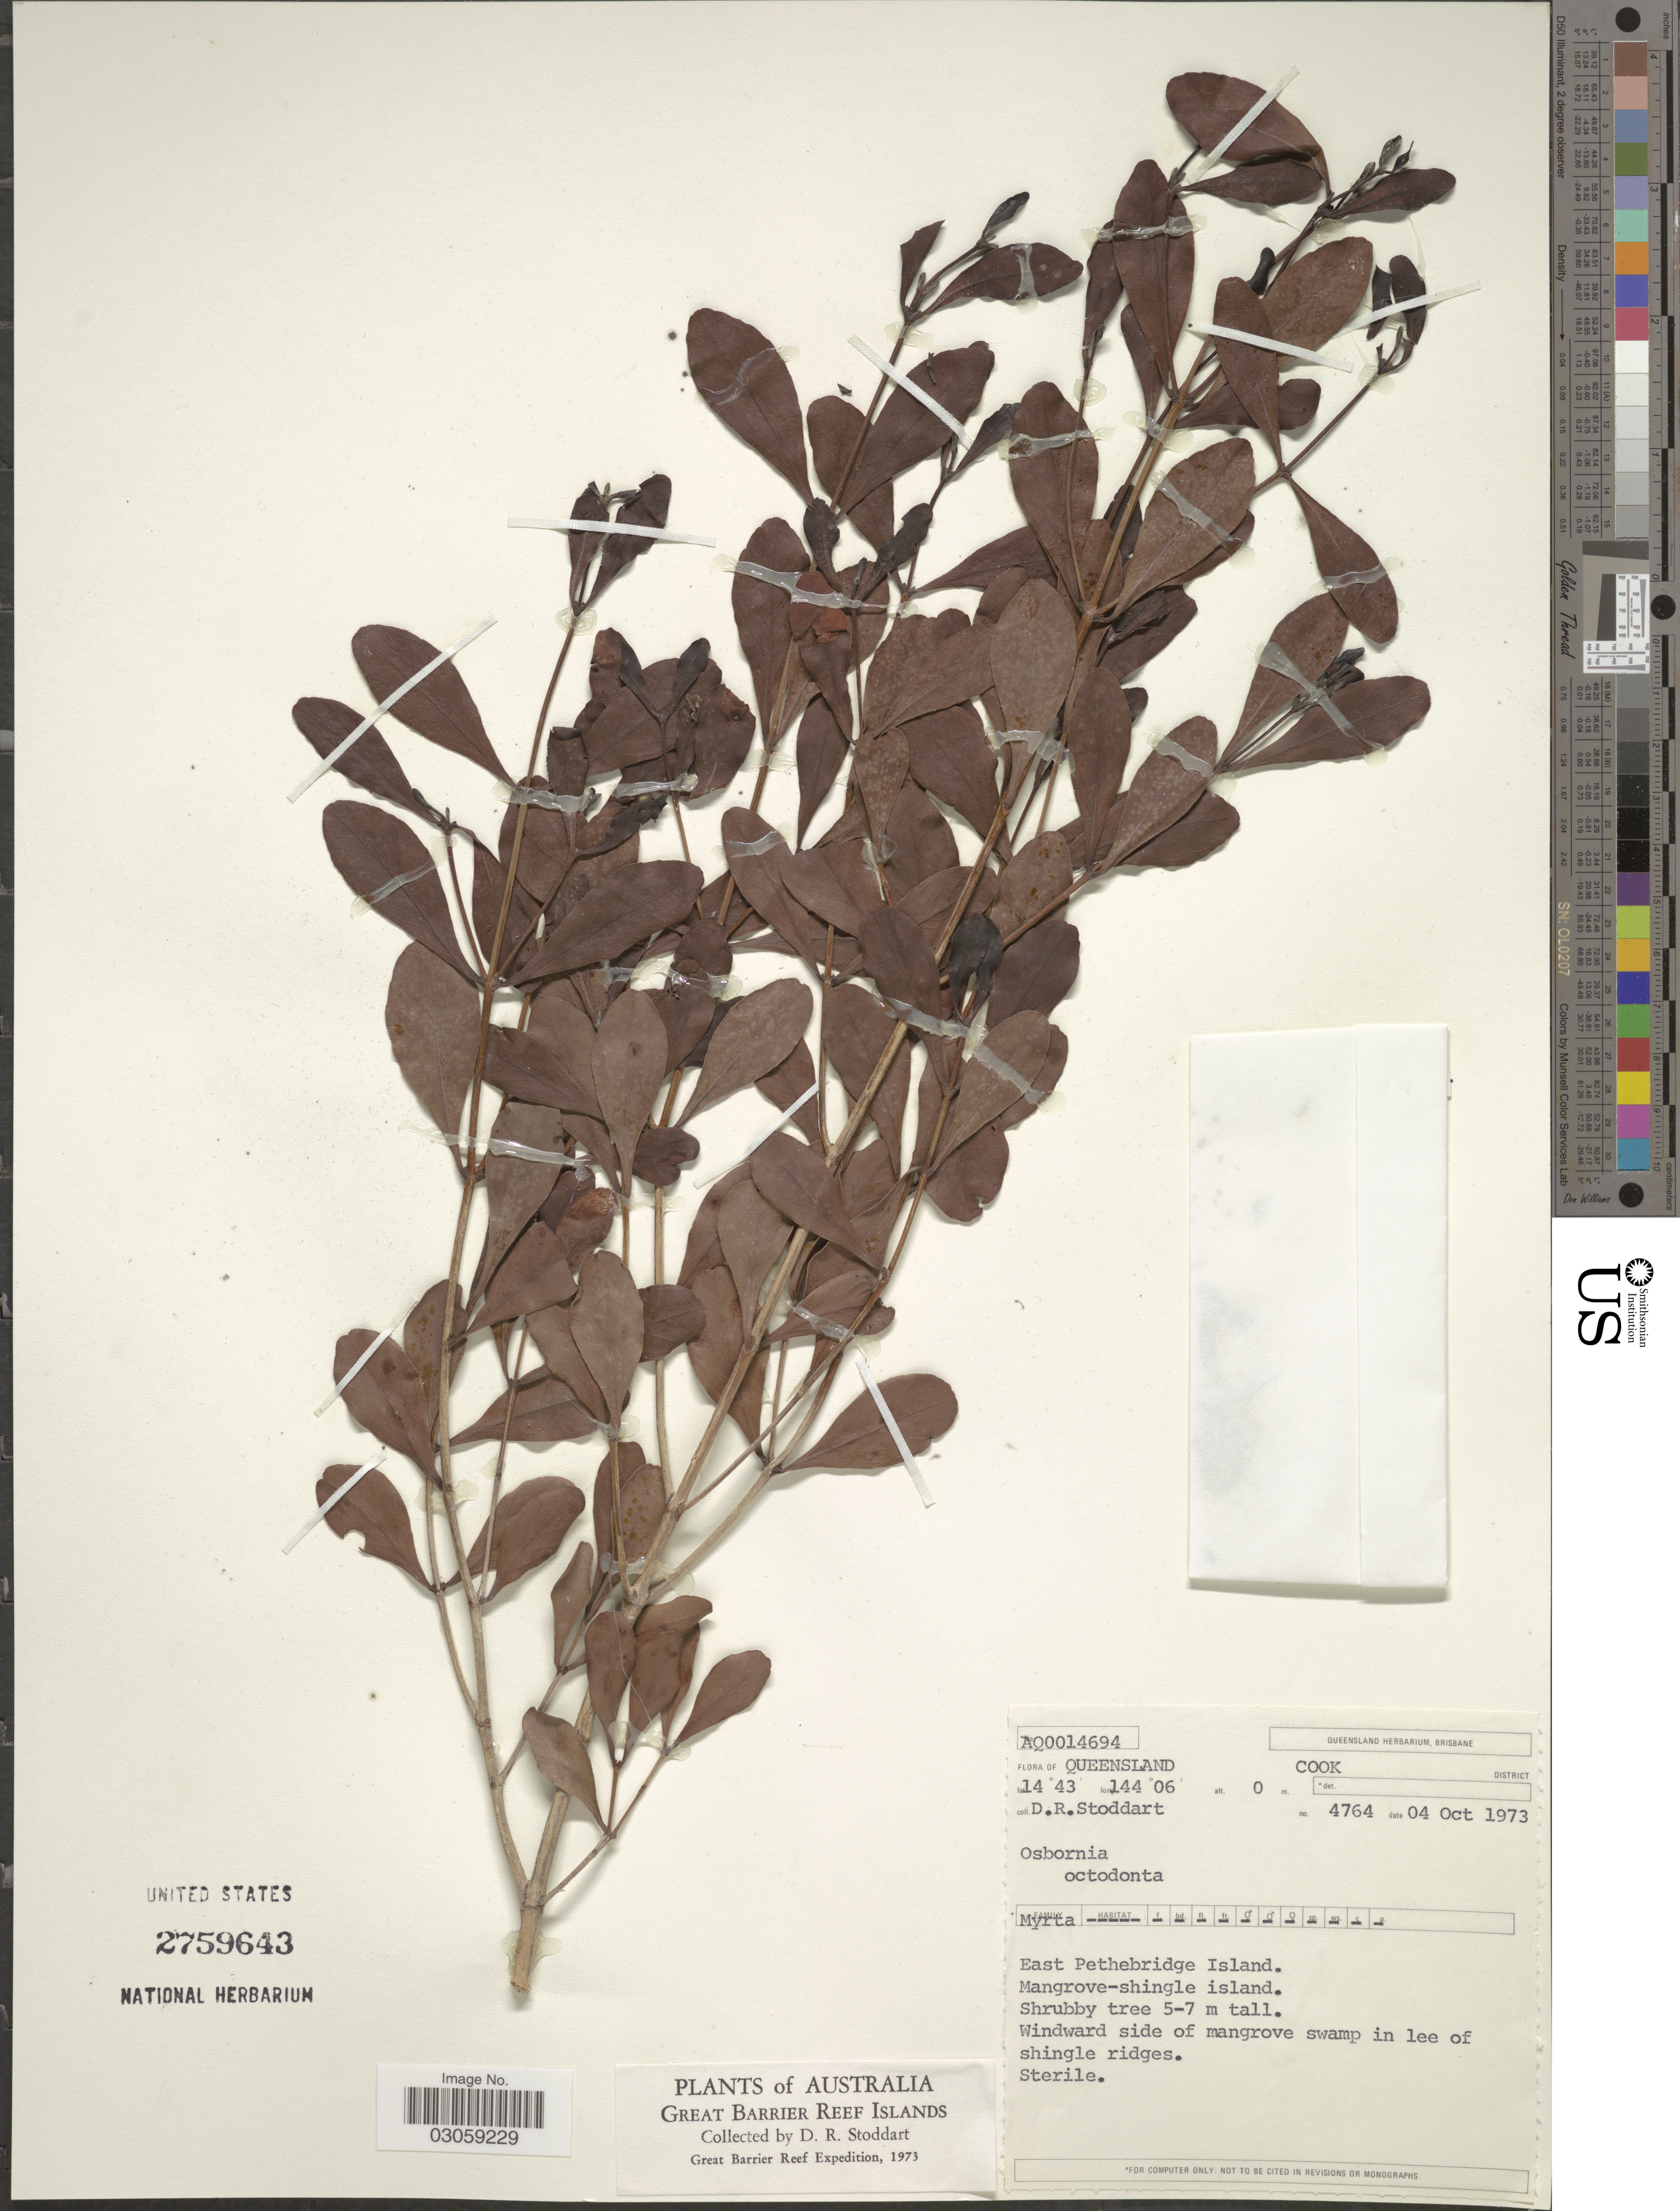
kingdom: Plantae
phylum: Tracheophyta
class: Magnoliopsida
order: Myrtales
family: Myrtaceae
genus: Osbornia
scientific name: Osbornia octodonta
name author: F. Muell.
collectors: D. R. Stoddart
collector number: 4764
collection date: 1973-10-04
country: Australia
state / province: Queensland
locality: Cook District. East Pethebridge Island. Mangrove-shingle island.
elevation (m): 0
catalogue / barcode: US 2759643